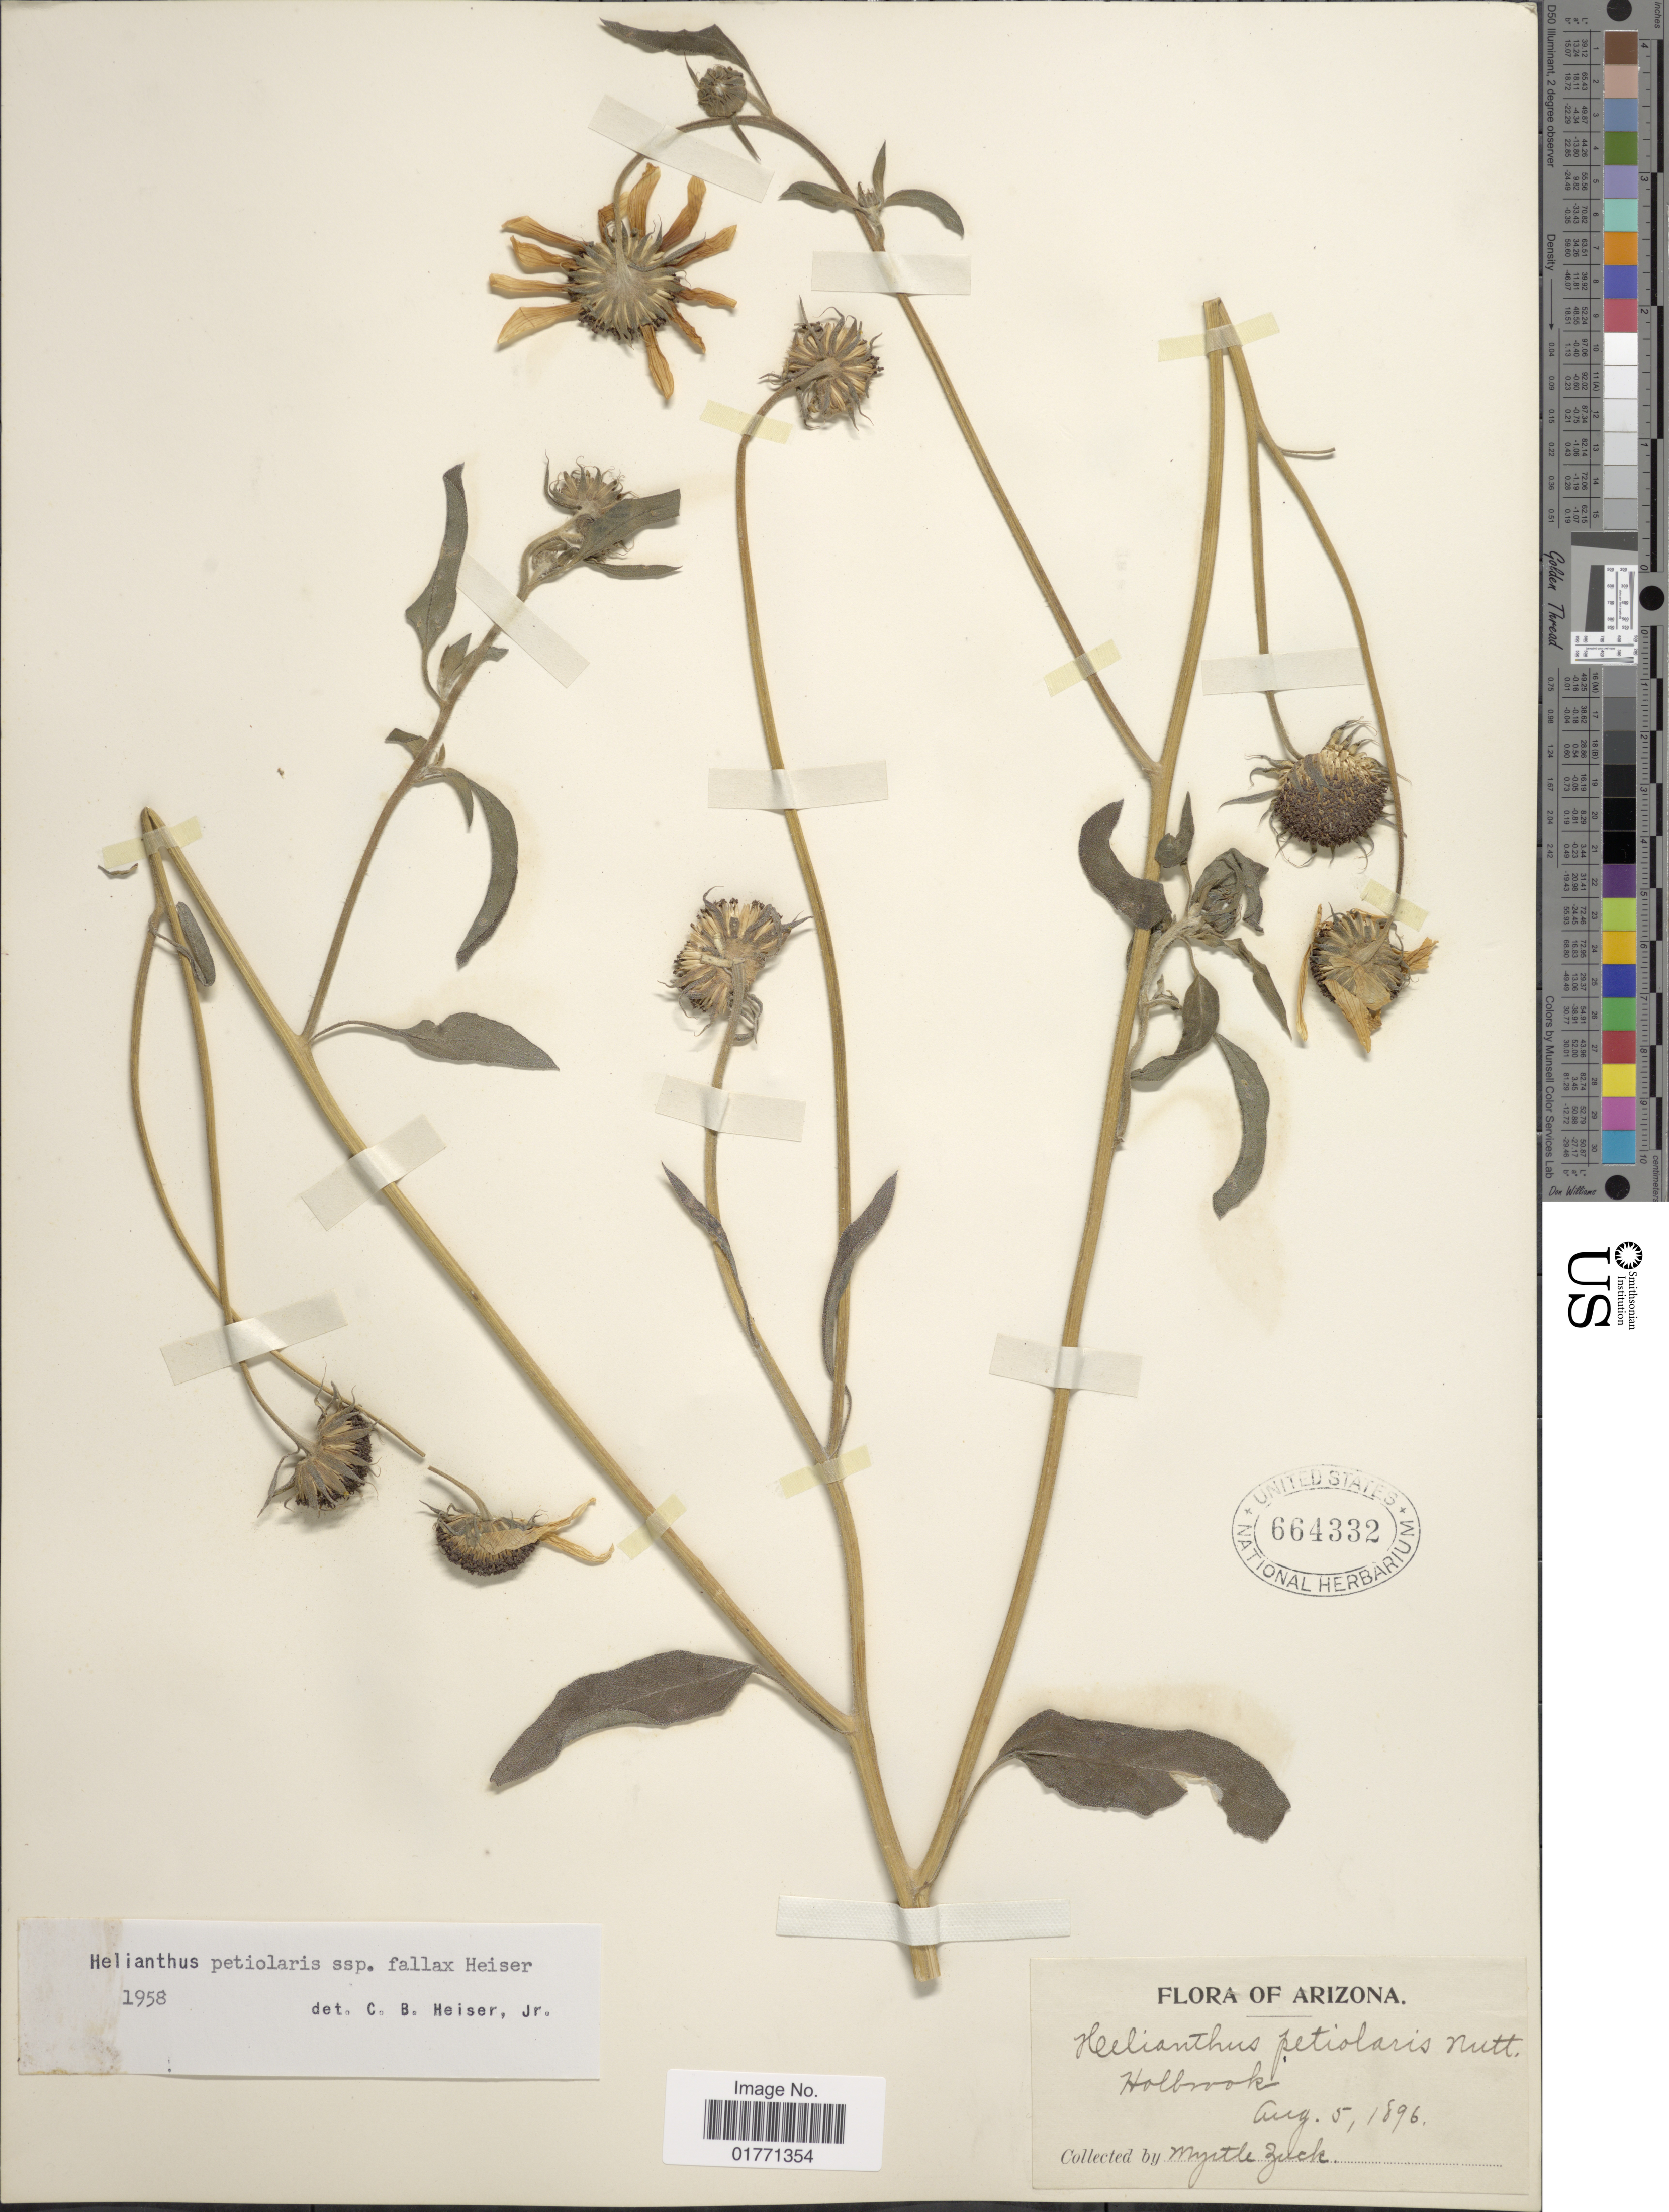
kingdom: Plantae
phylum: Tracheophyta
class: Magnoliopsida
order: Asterales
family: Asteraceae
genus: Helianthus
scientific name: Helianthus petiolaris subsp. fallax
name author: Heiser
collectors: M. Zuck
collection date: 1896-08-05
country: United States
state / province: Arizona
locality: Holbrook.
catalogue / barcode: US 664332